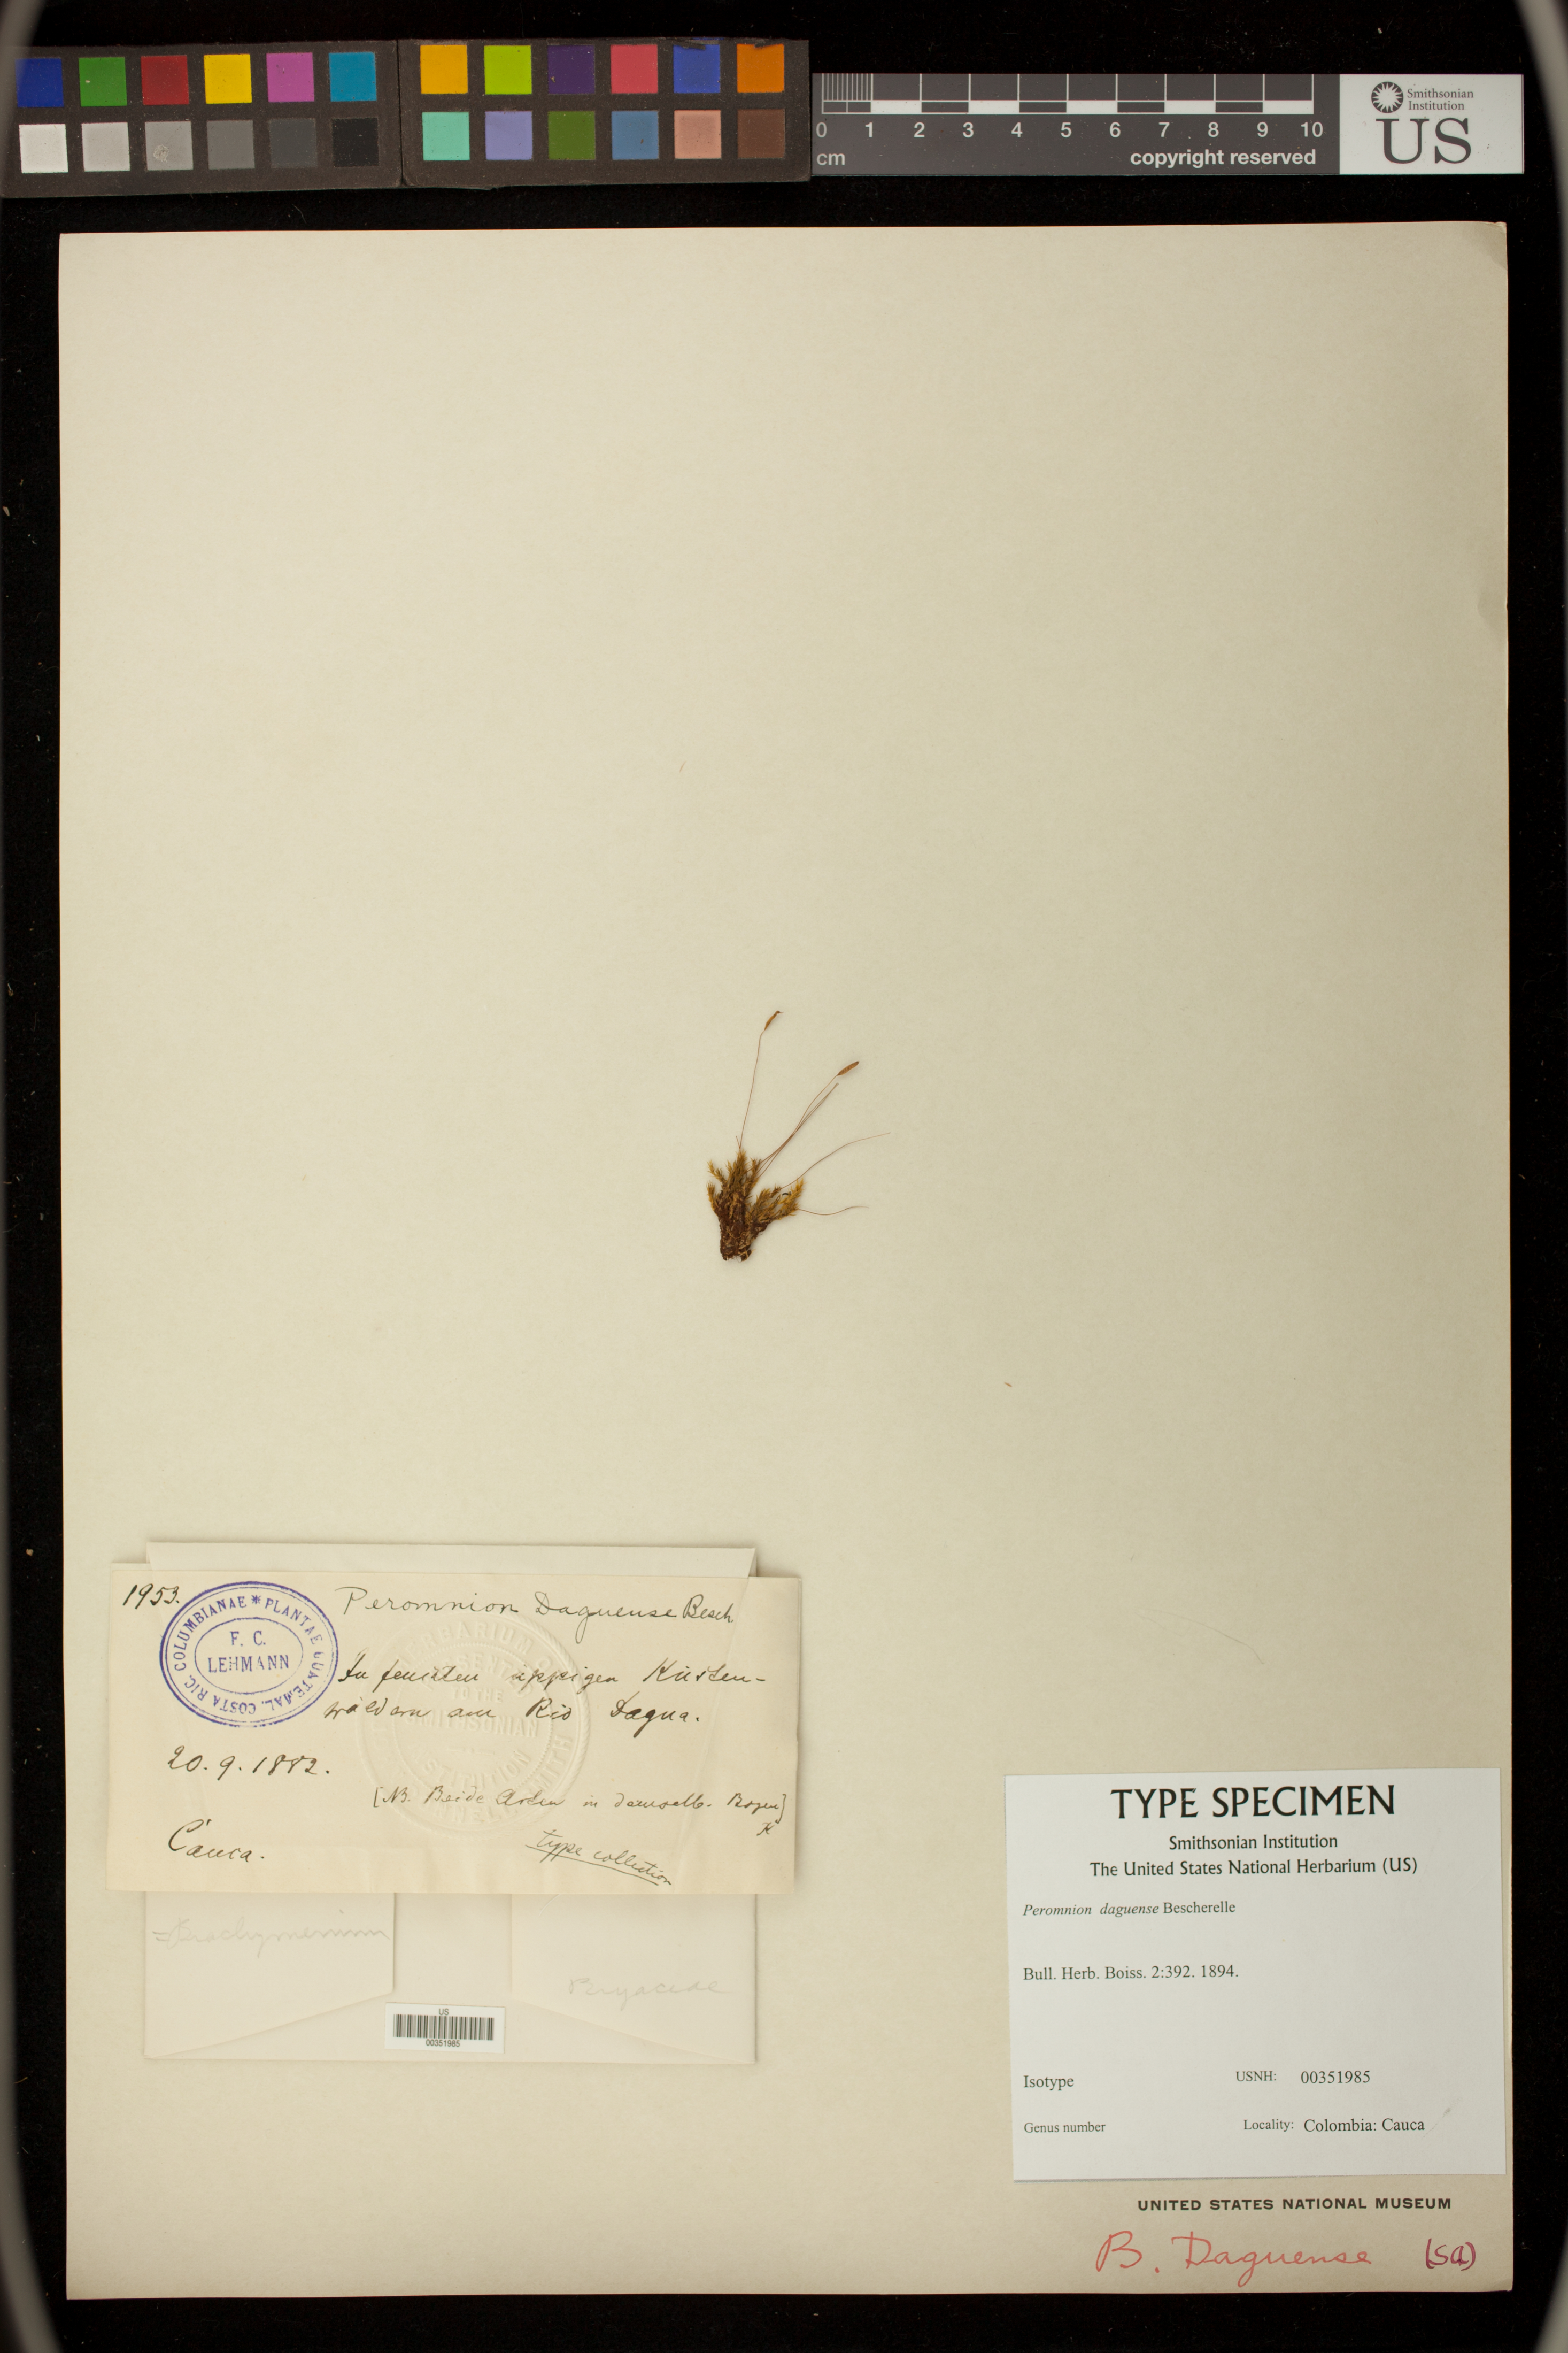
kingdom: Plantae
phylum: Bryophyta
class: Bryopsida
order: Bryales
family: Bryaceae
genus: Peromnion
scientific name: Peromnion daguense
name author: Besch.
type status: Isotype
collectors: F. C. Lehmann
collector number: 1953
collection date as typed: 20 Sep 1882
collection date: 1882-09-20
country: Colombia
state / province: Cauca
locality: Rio Dagua